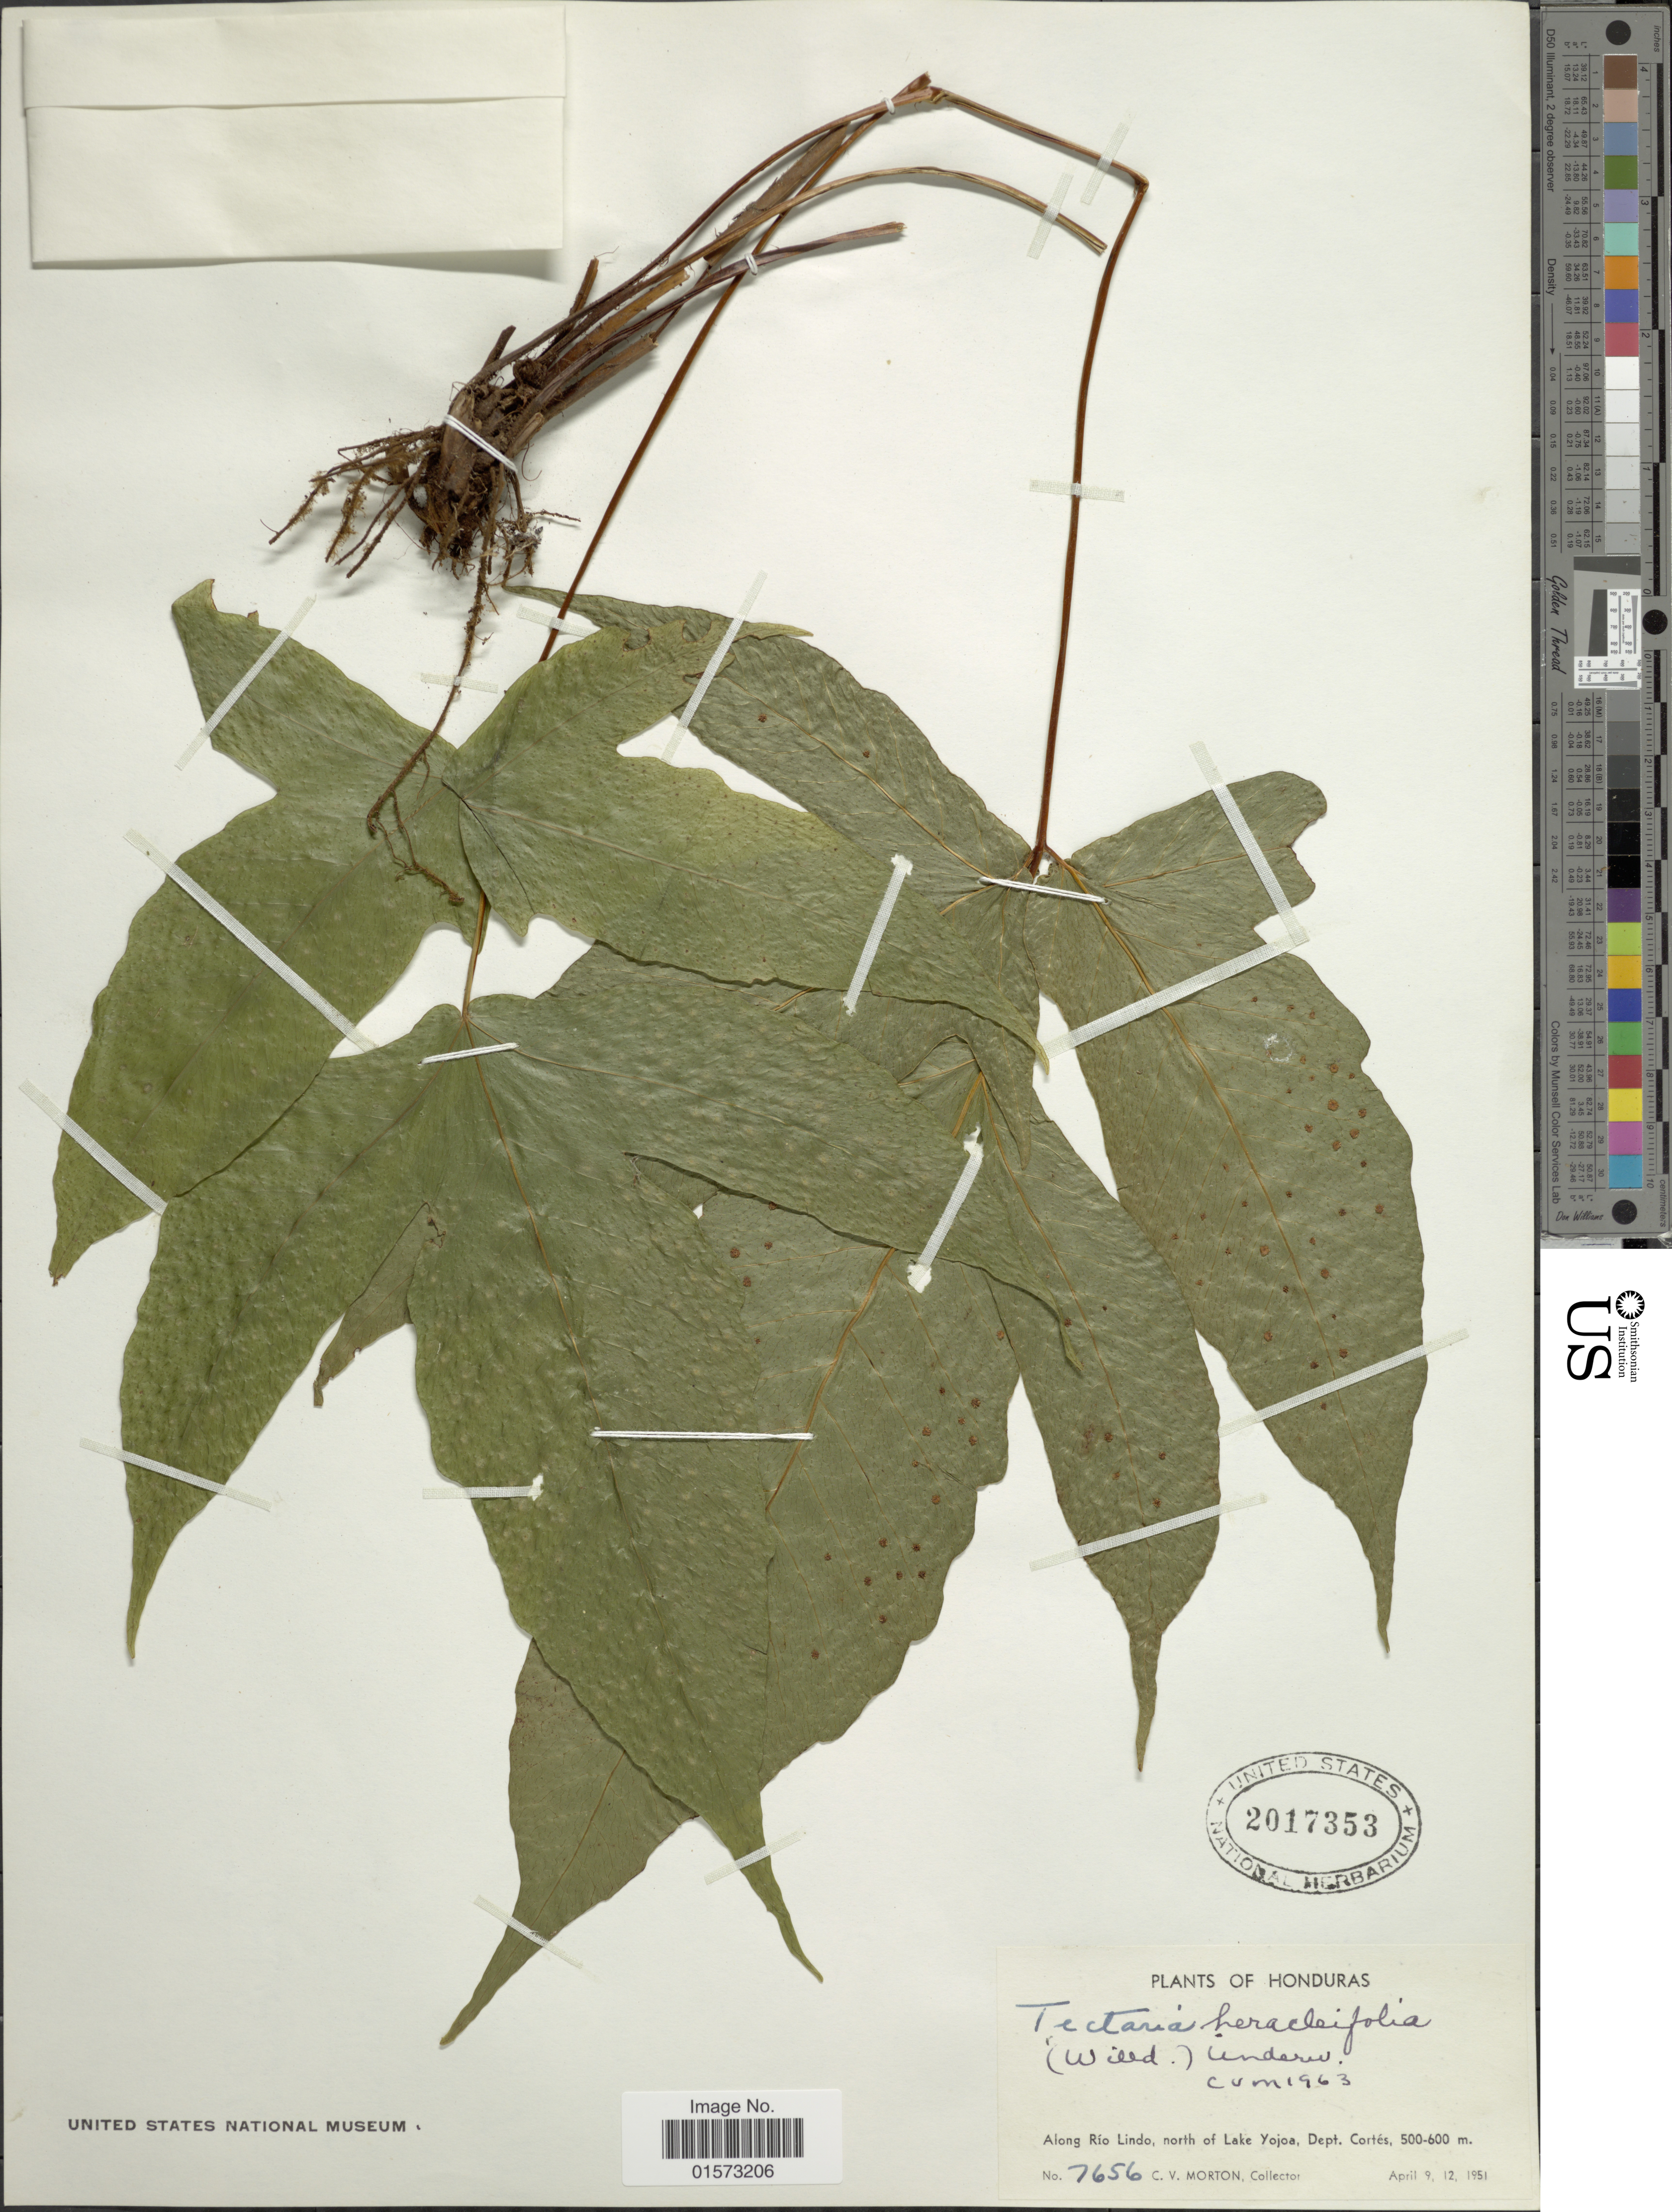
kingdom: Plantae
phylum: Tracheophyta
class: Polypodiopsida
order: Polypodiales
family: Tectariaceae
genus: Tectaria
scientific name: Tectaria heracleifolia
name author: (Willd.) Underw.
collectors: C. V. Morton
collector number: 7656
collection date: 1951-04-09/1951-04-12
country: Honduras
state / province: Cortés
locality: Along Rio Lindo, north of Lkae Yojoa, dept. Cortes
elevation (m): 500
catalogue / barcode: US 2017353